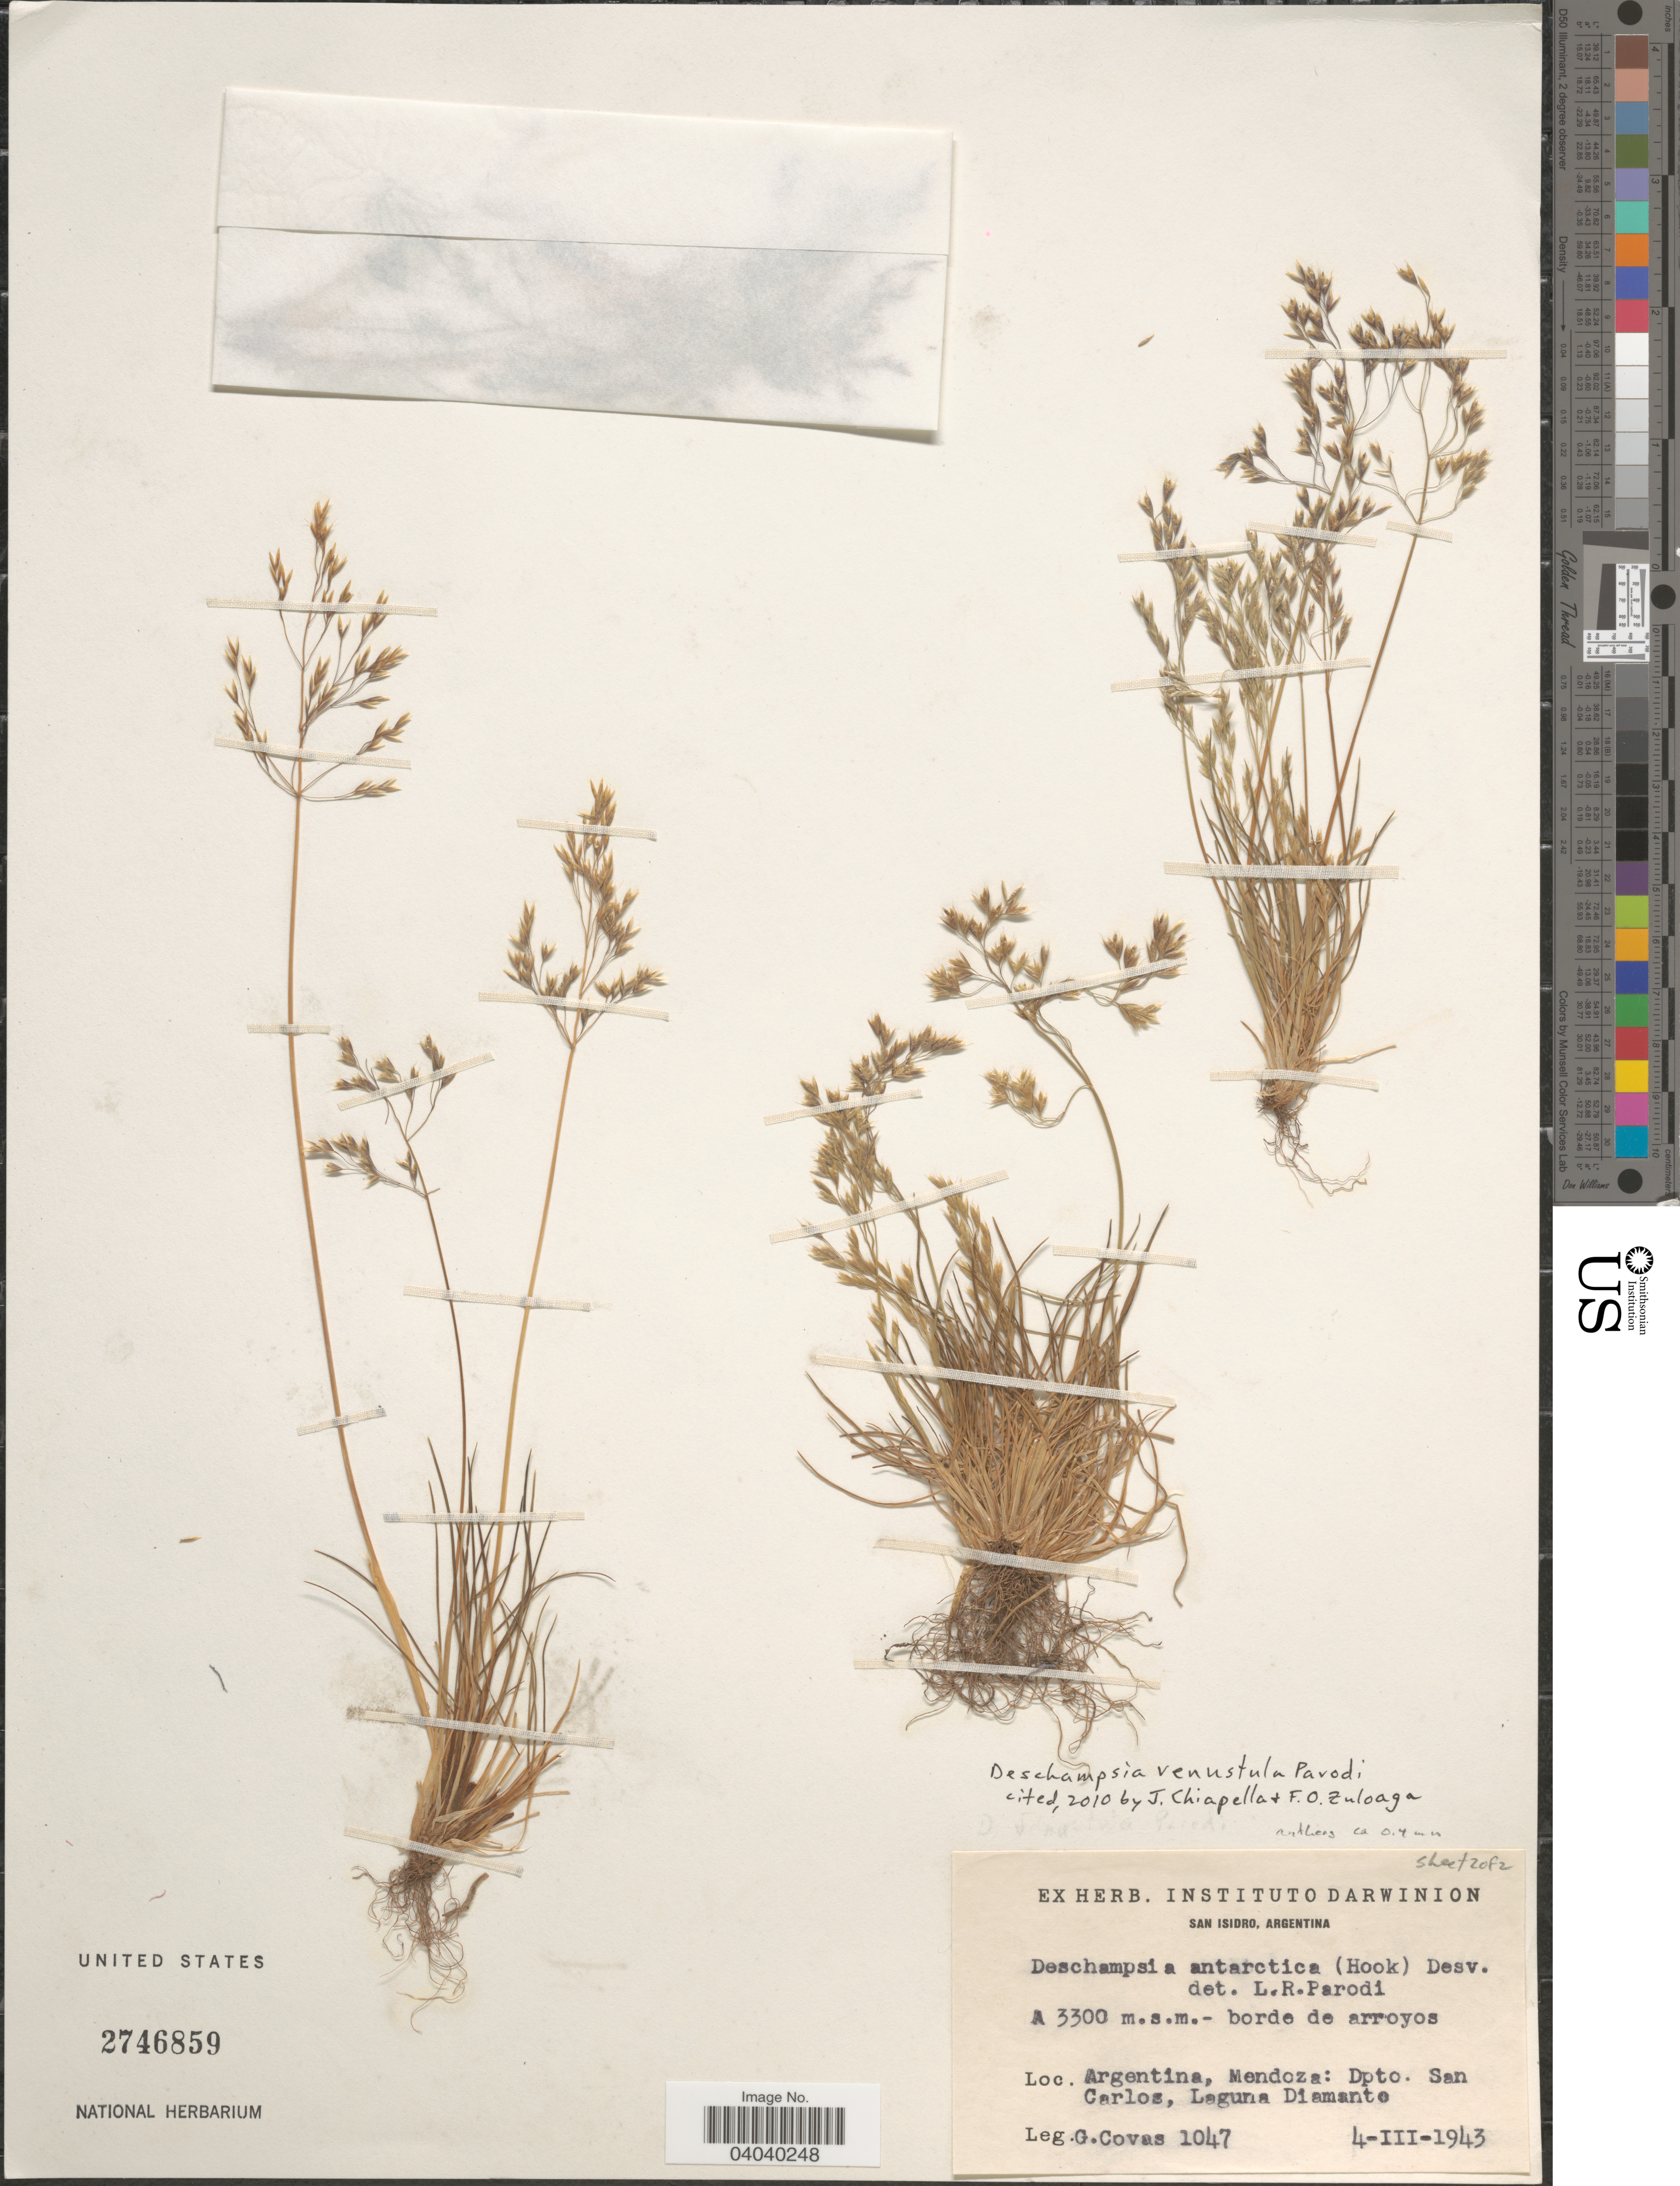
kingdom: Plantae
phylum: Tracheophyta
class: Liliopsida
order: Poales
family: Poaceae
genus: Deschampsia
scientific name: Deschampsia venustula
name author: Parodi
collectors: G. Covas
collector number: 1047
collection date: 1943-03-04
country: Argentina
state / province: Mendoza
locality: Dpto. San Carlos, Laguna Diamante.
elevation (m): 3300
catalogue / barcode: US 2746859